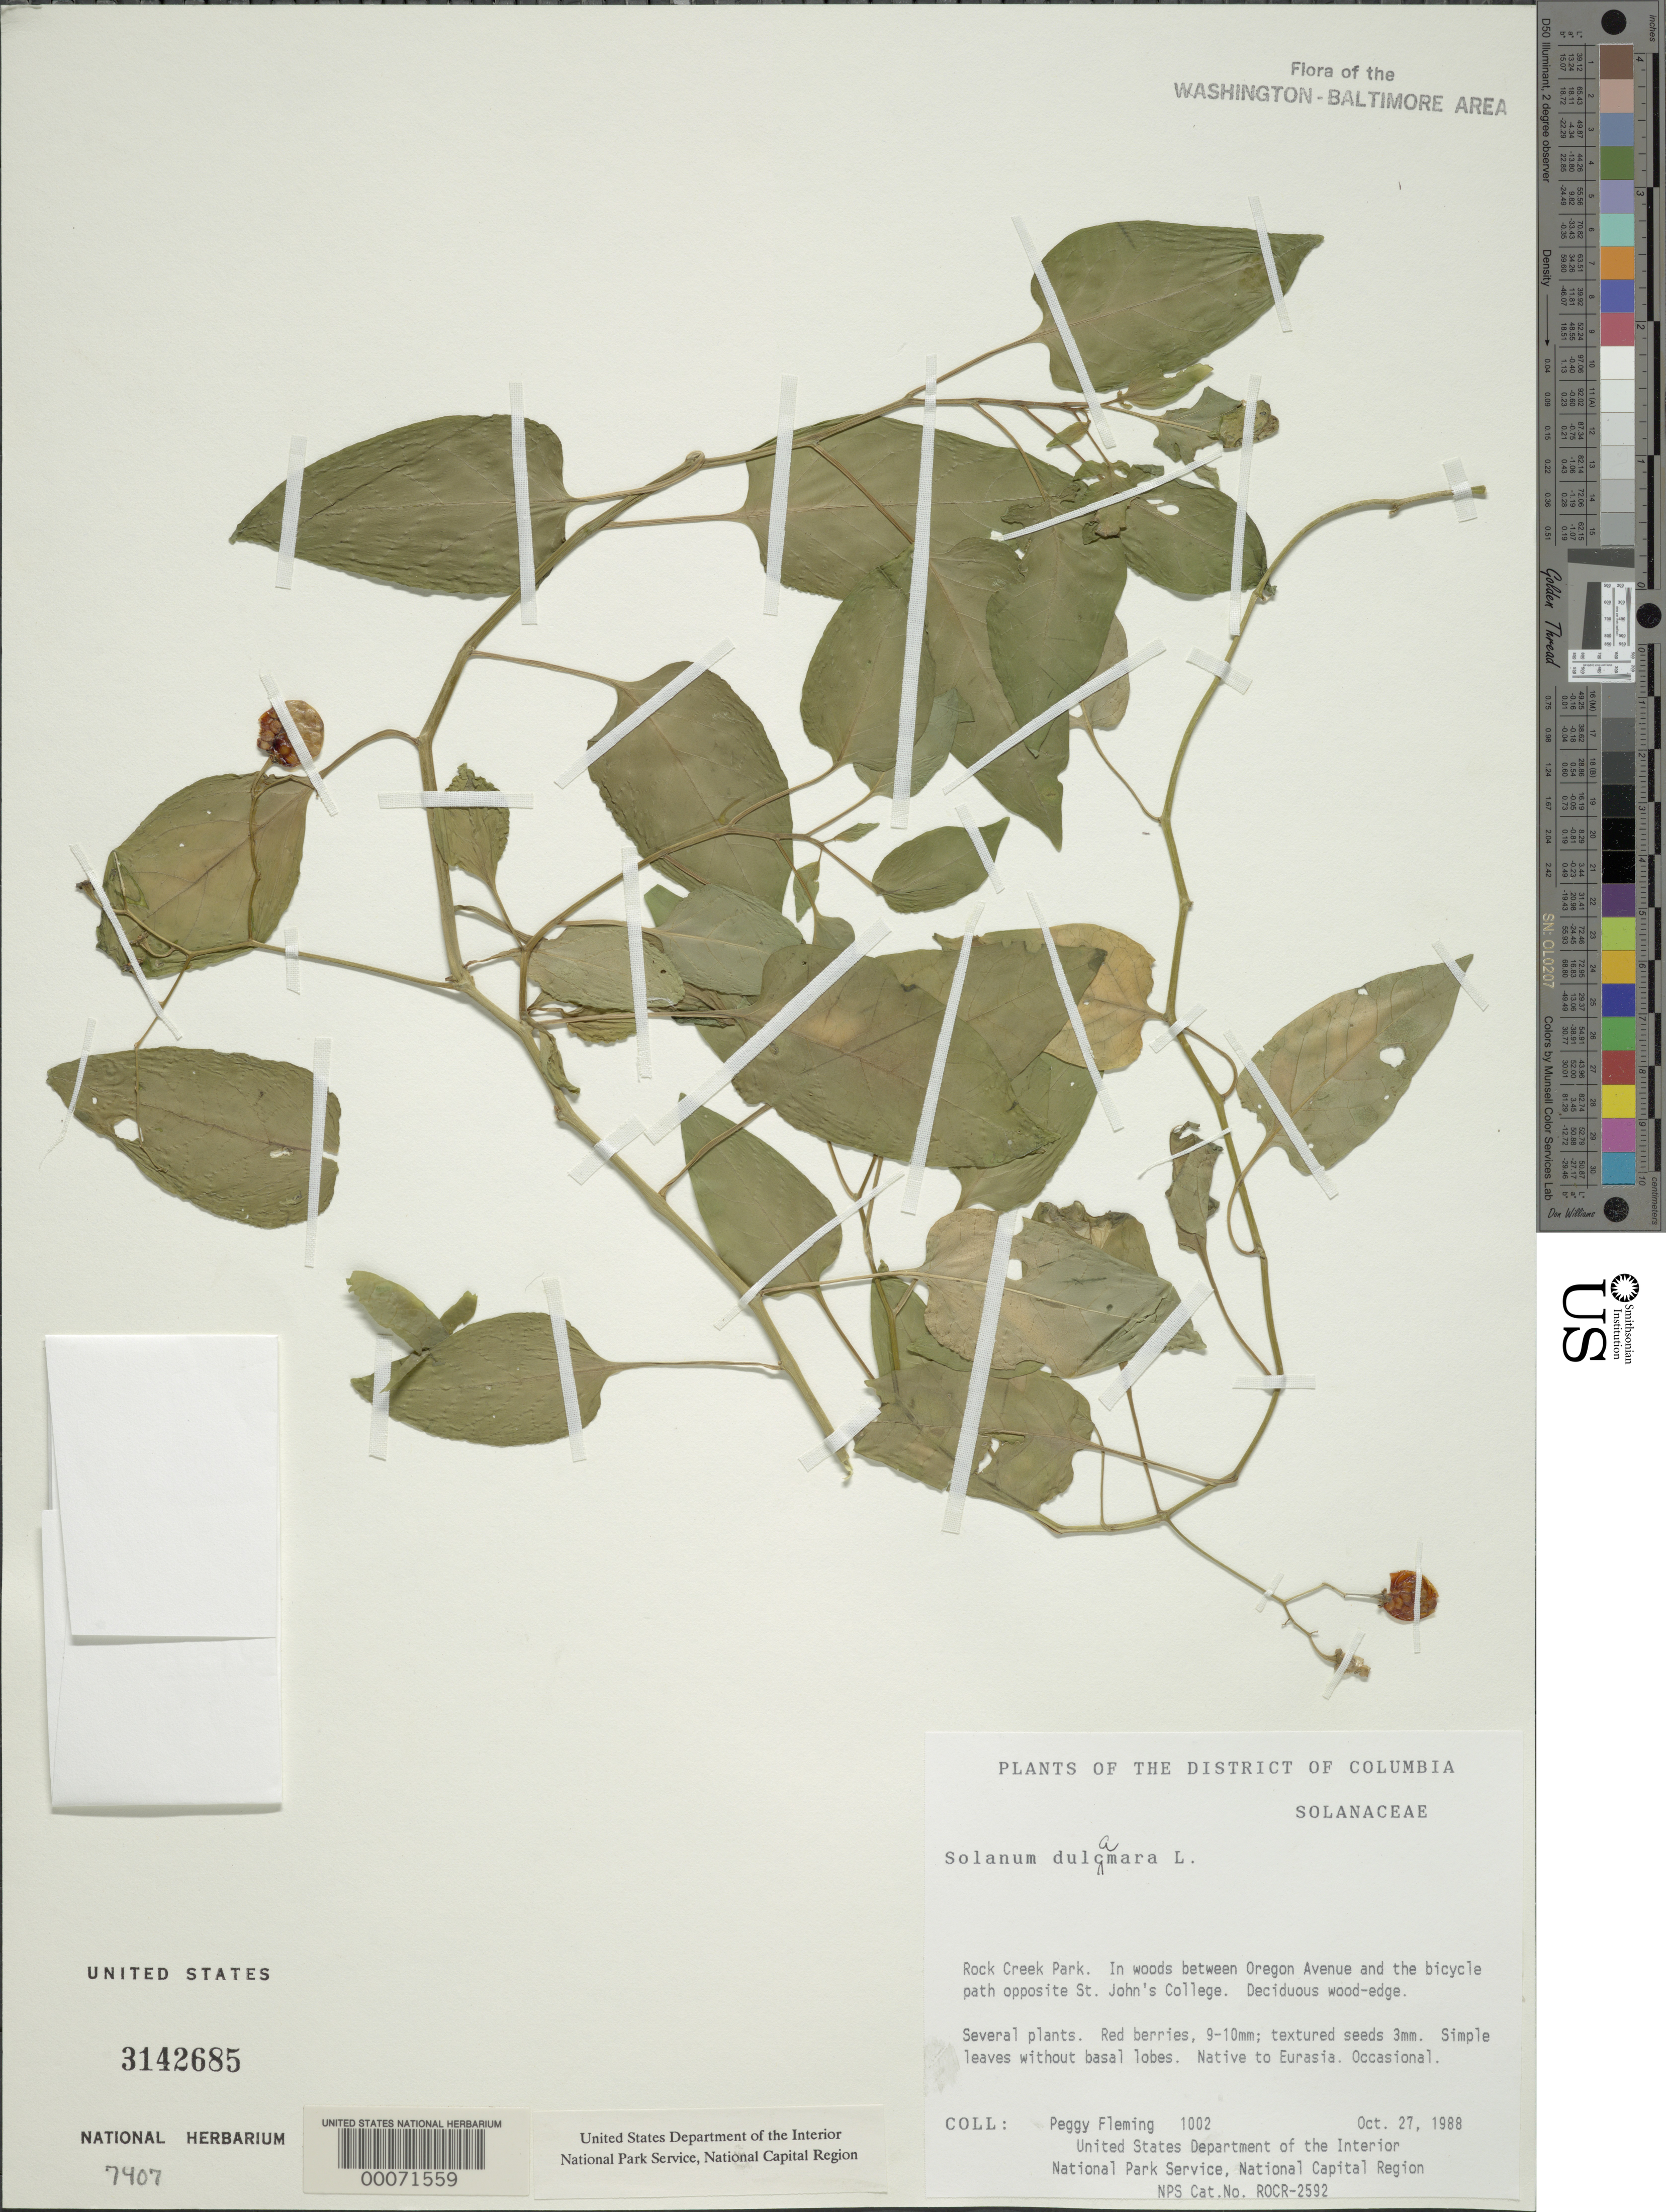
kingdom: Plantae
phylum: Tracheophyta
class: Magnoliopsida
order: Solanales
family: Solanaceae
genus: Solanum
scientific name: Solanum dulcamara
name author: L.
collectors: P. Fleming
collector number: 1002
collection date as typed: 27 Oct 1988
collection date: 1988-10-27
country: United States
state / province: District of Columbia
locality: Rock Creek Park, between Oregon Ave and the bicycle path Rock Creek Park and vicinity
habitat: Deciduous wood edge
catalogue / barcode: US 3142685